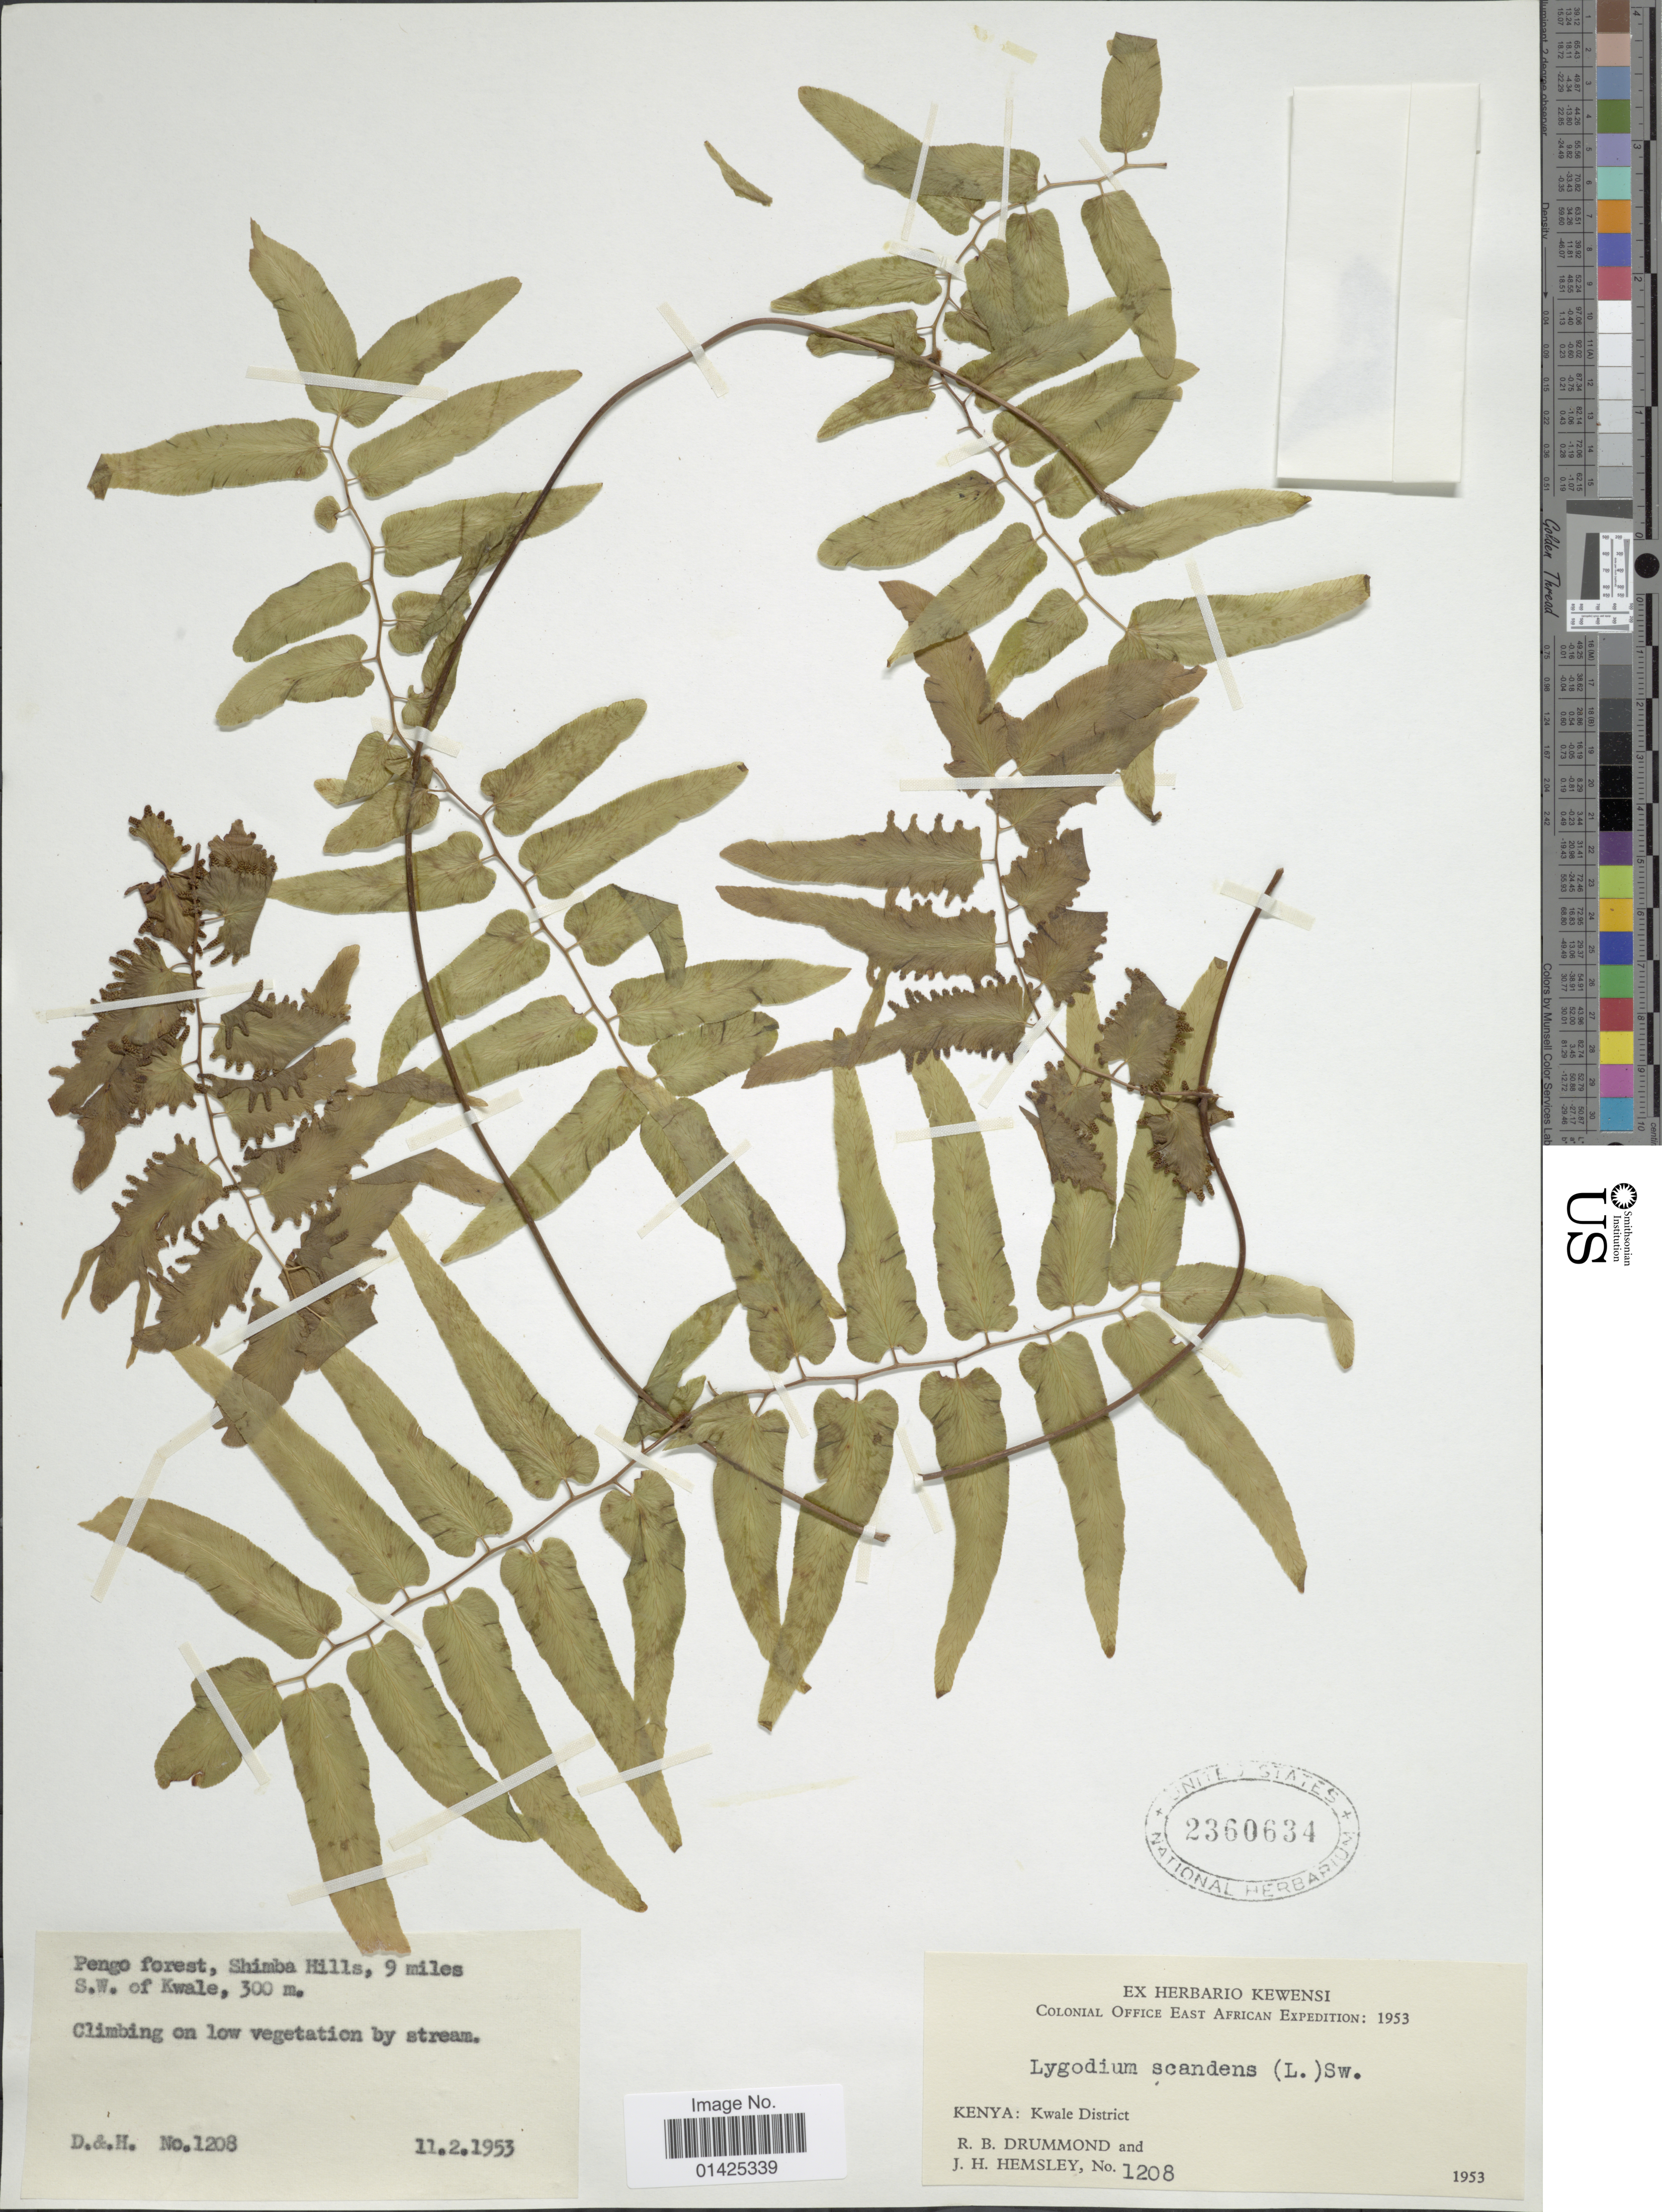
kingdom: Plantae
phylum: Tracheophyta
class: Polypodiopsida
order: Schizaeales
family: Lygodiaceae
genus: Lygodium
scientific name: Lygodium microphyllum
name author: (Cav.) R. Br.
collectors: R. Drummond & J. H. Hemsley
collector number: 1208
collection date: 1953-02-11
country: Kenya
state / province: Kwale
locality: Kwale District. Pengo forest, Shimba Hills, 9 miles S.W. of Kwale,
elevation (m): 300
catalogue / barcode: US 2360634